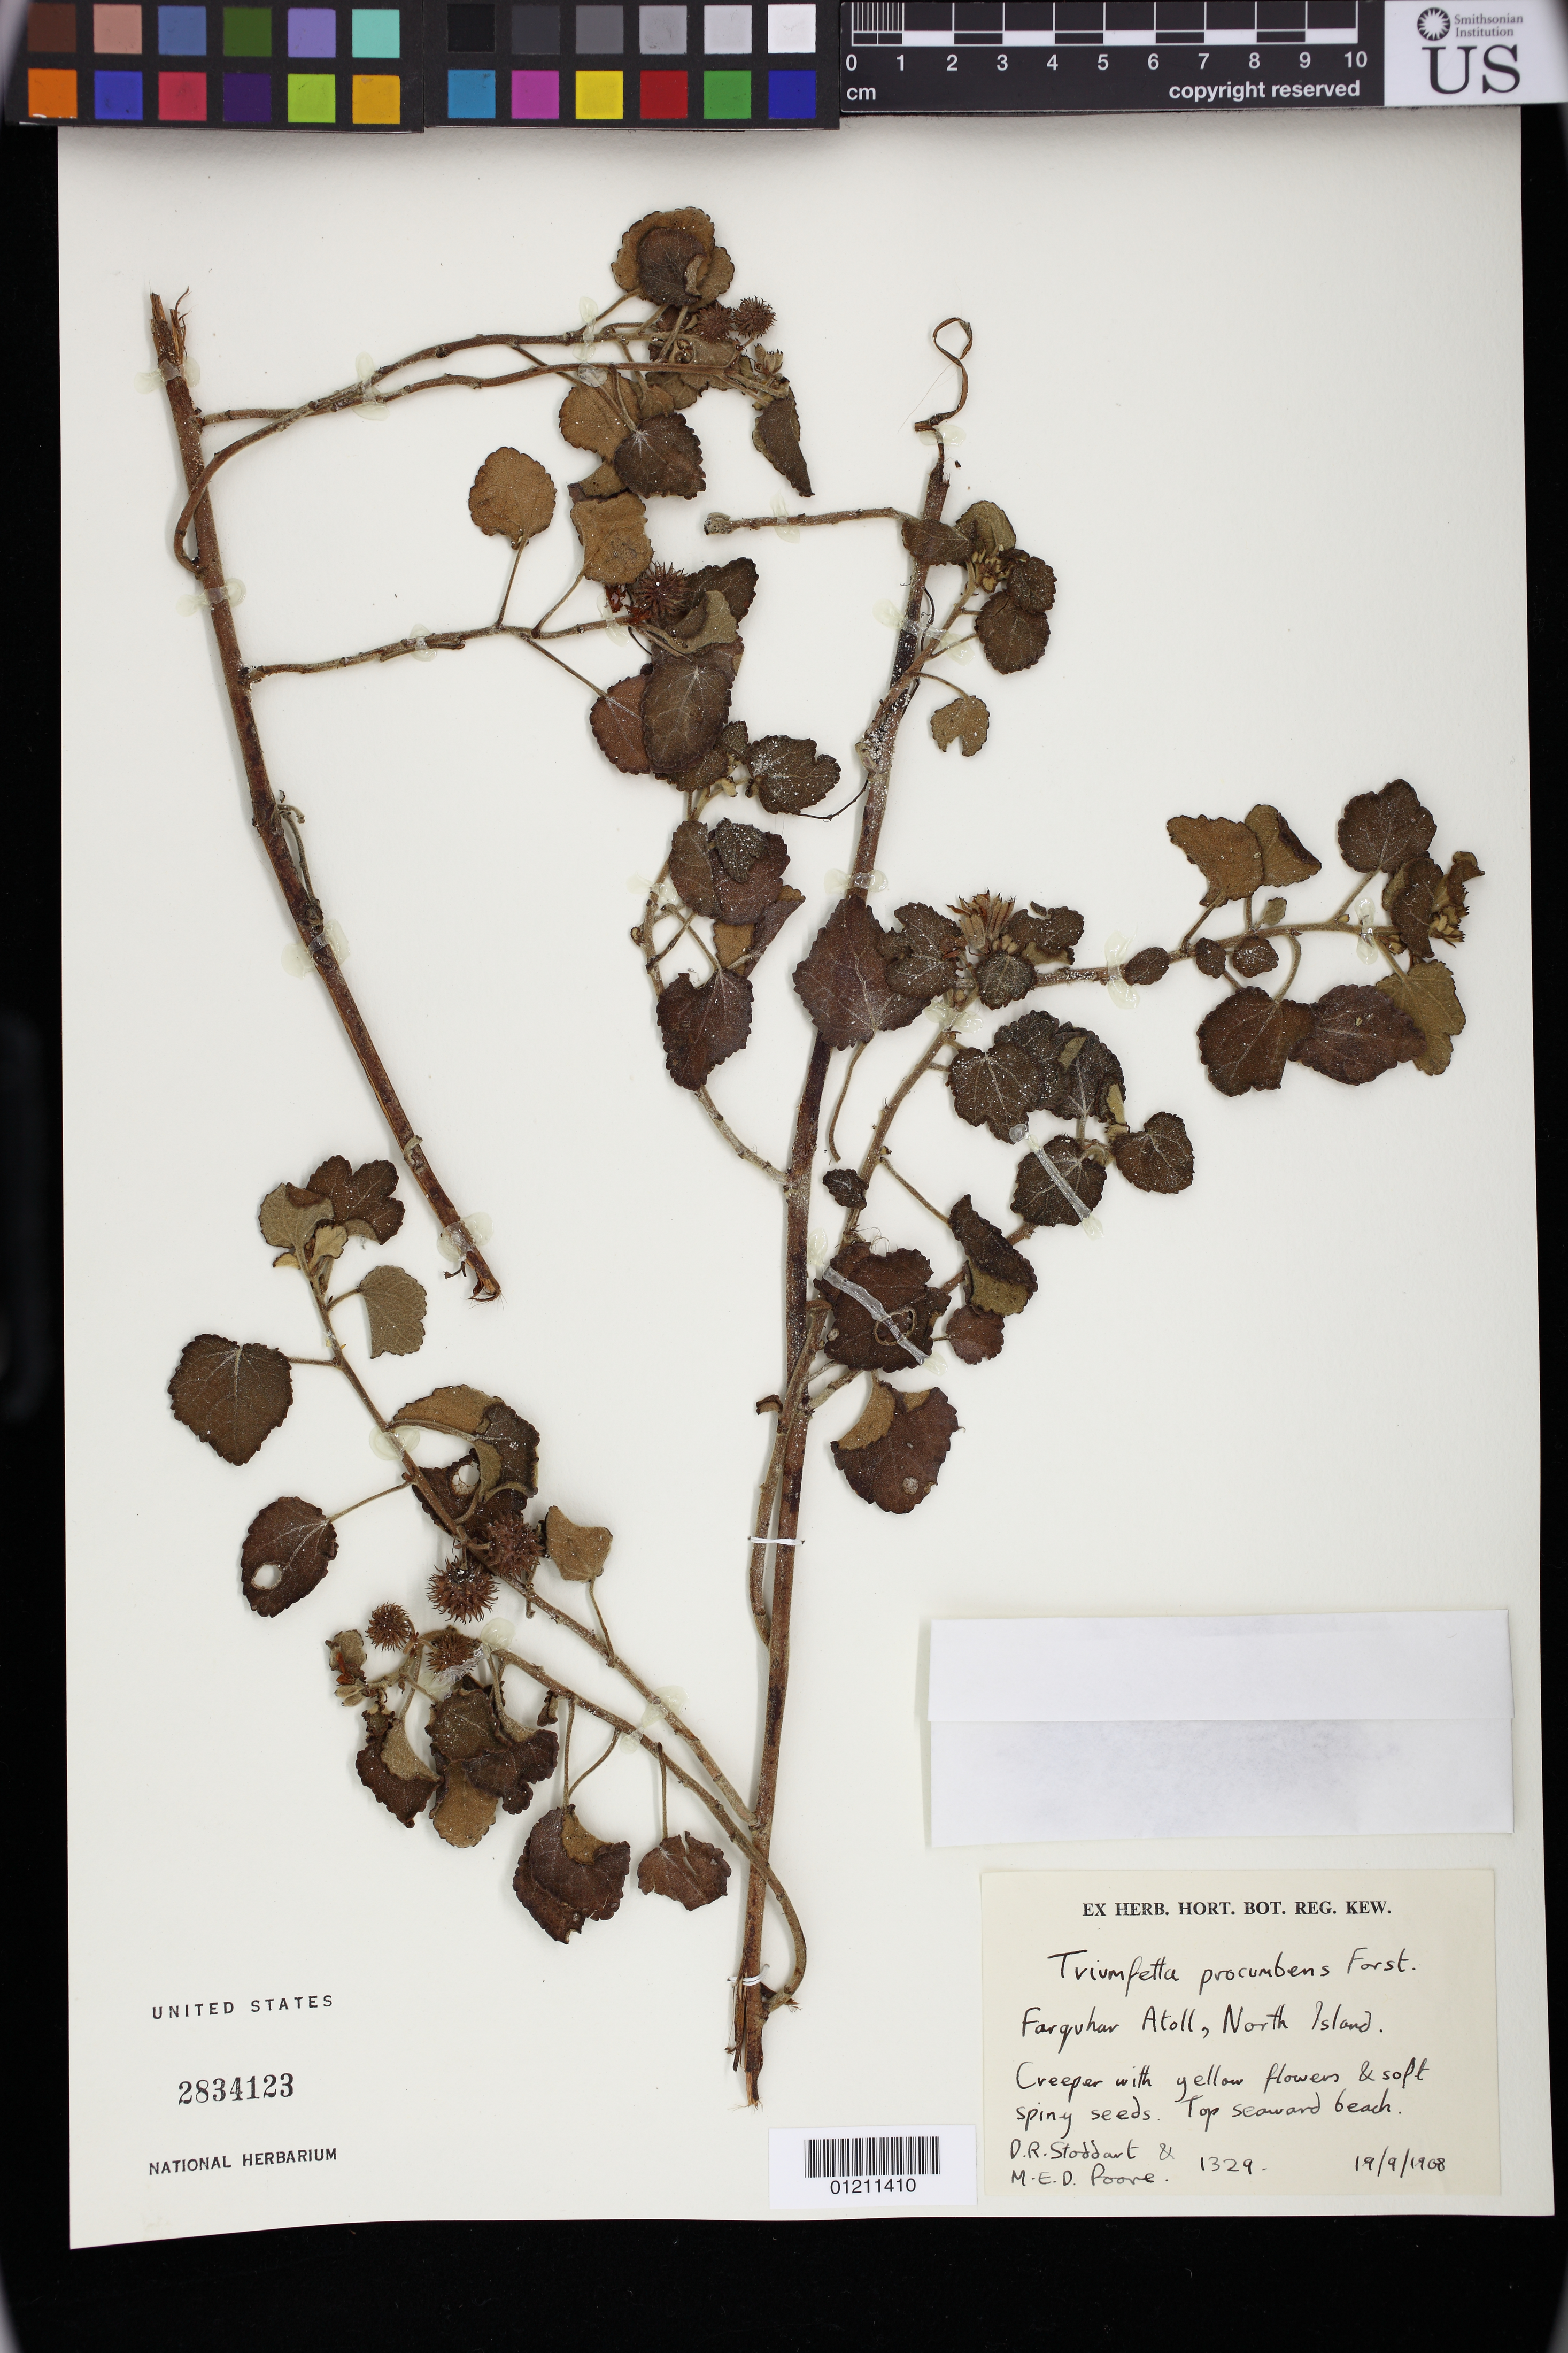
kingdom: Plantae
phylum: Tracheophyta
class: Magnoliopsida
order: Malvales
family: Malvaceae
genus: Triumfetta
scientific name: Triumfetta procumbens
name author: G. Forst.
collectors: D. R. Stoddart & M. E. D. Poore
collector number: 1329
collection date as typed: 19 Sep 1908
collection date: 1908-09-19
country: Seychelles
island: Farquhar Atoll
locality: North Islet. Top seaward beach.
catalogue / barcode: US 2834123